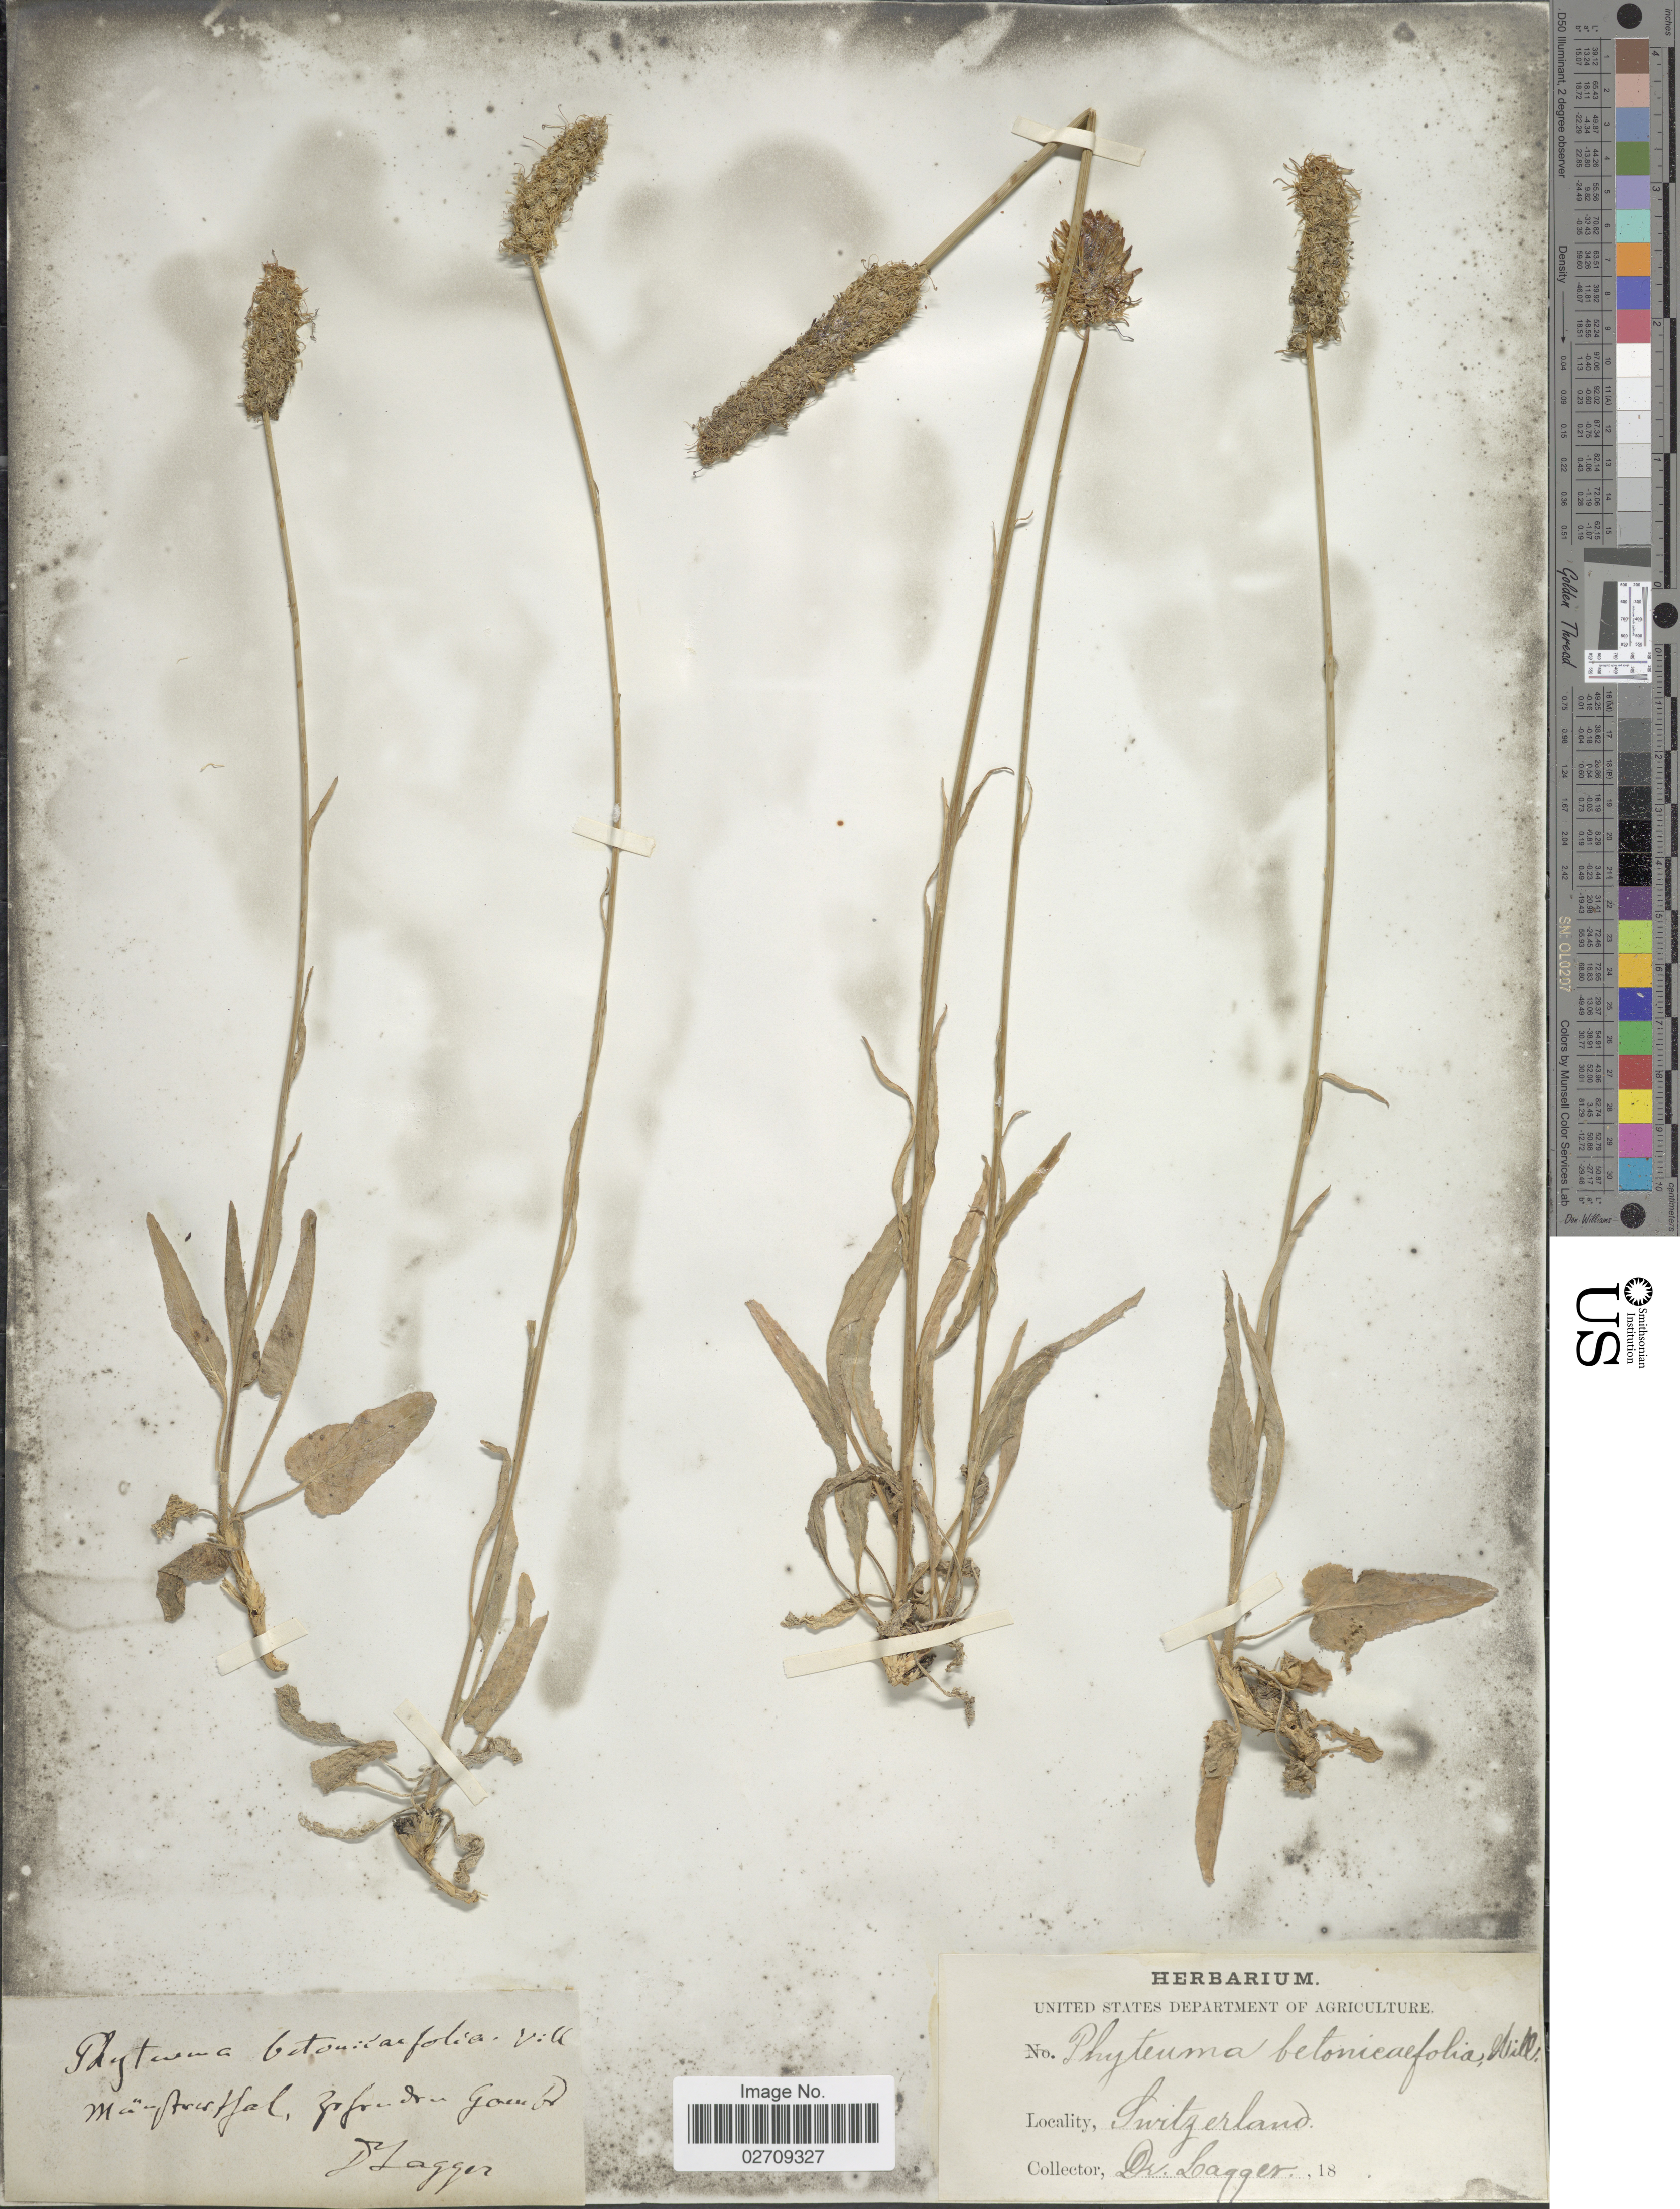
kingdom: Plantae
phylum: Tracheophyta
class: Magnoliopsida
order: Asterales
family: Campanulaceae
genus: Phyteuma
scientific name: Phyteuma betonicifolium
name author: Vill.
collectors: F. J. Lagger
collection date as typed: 18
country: Switzerland